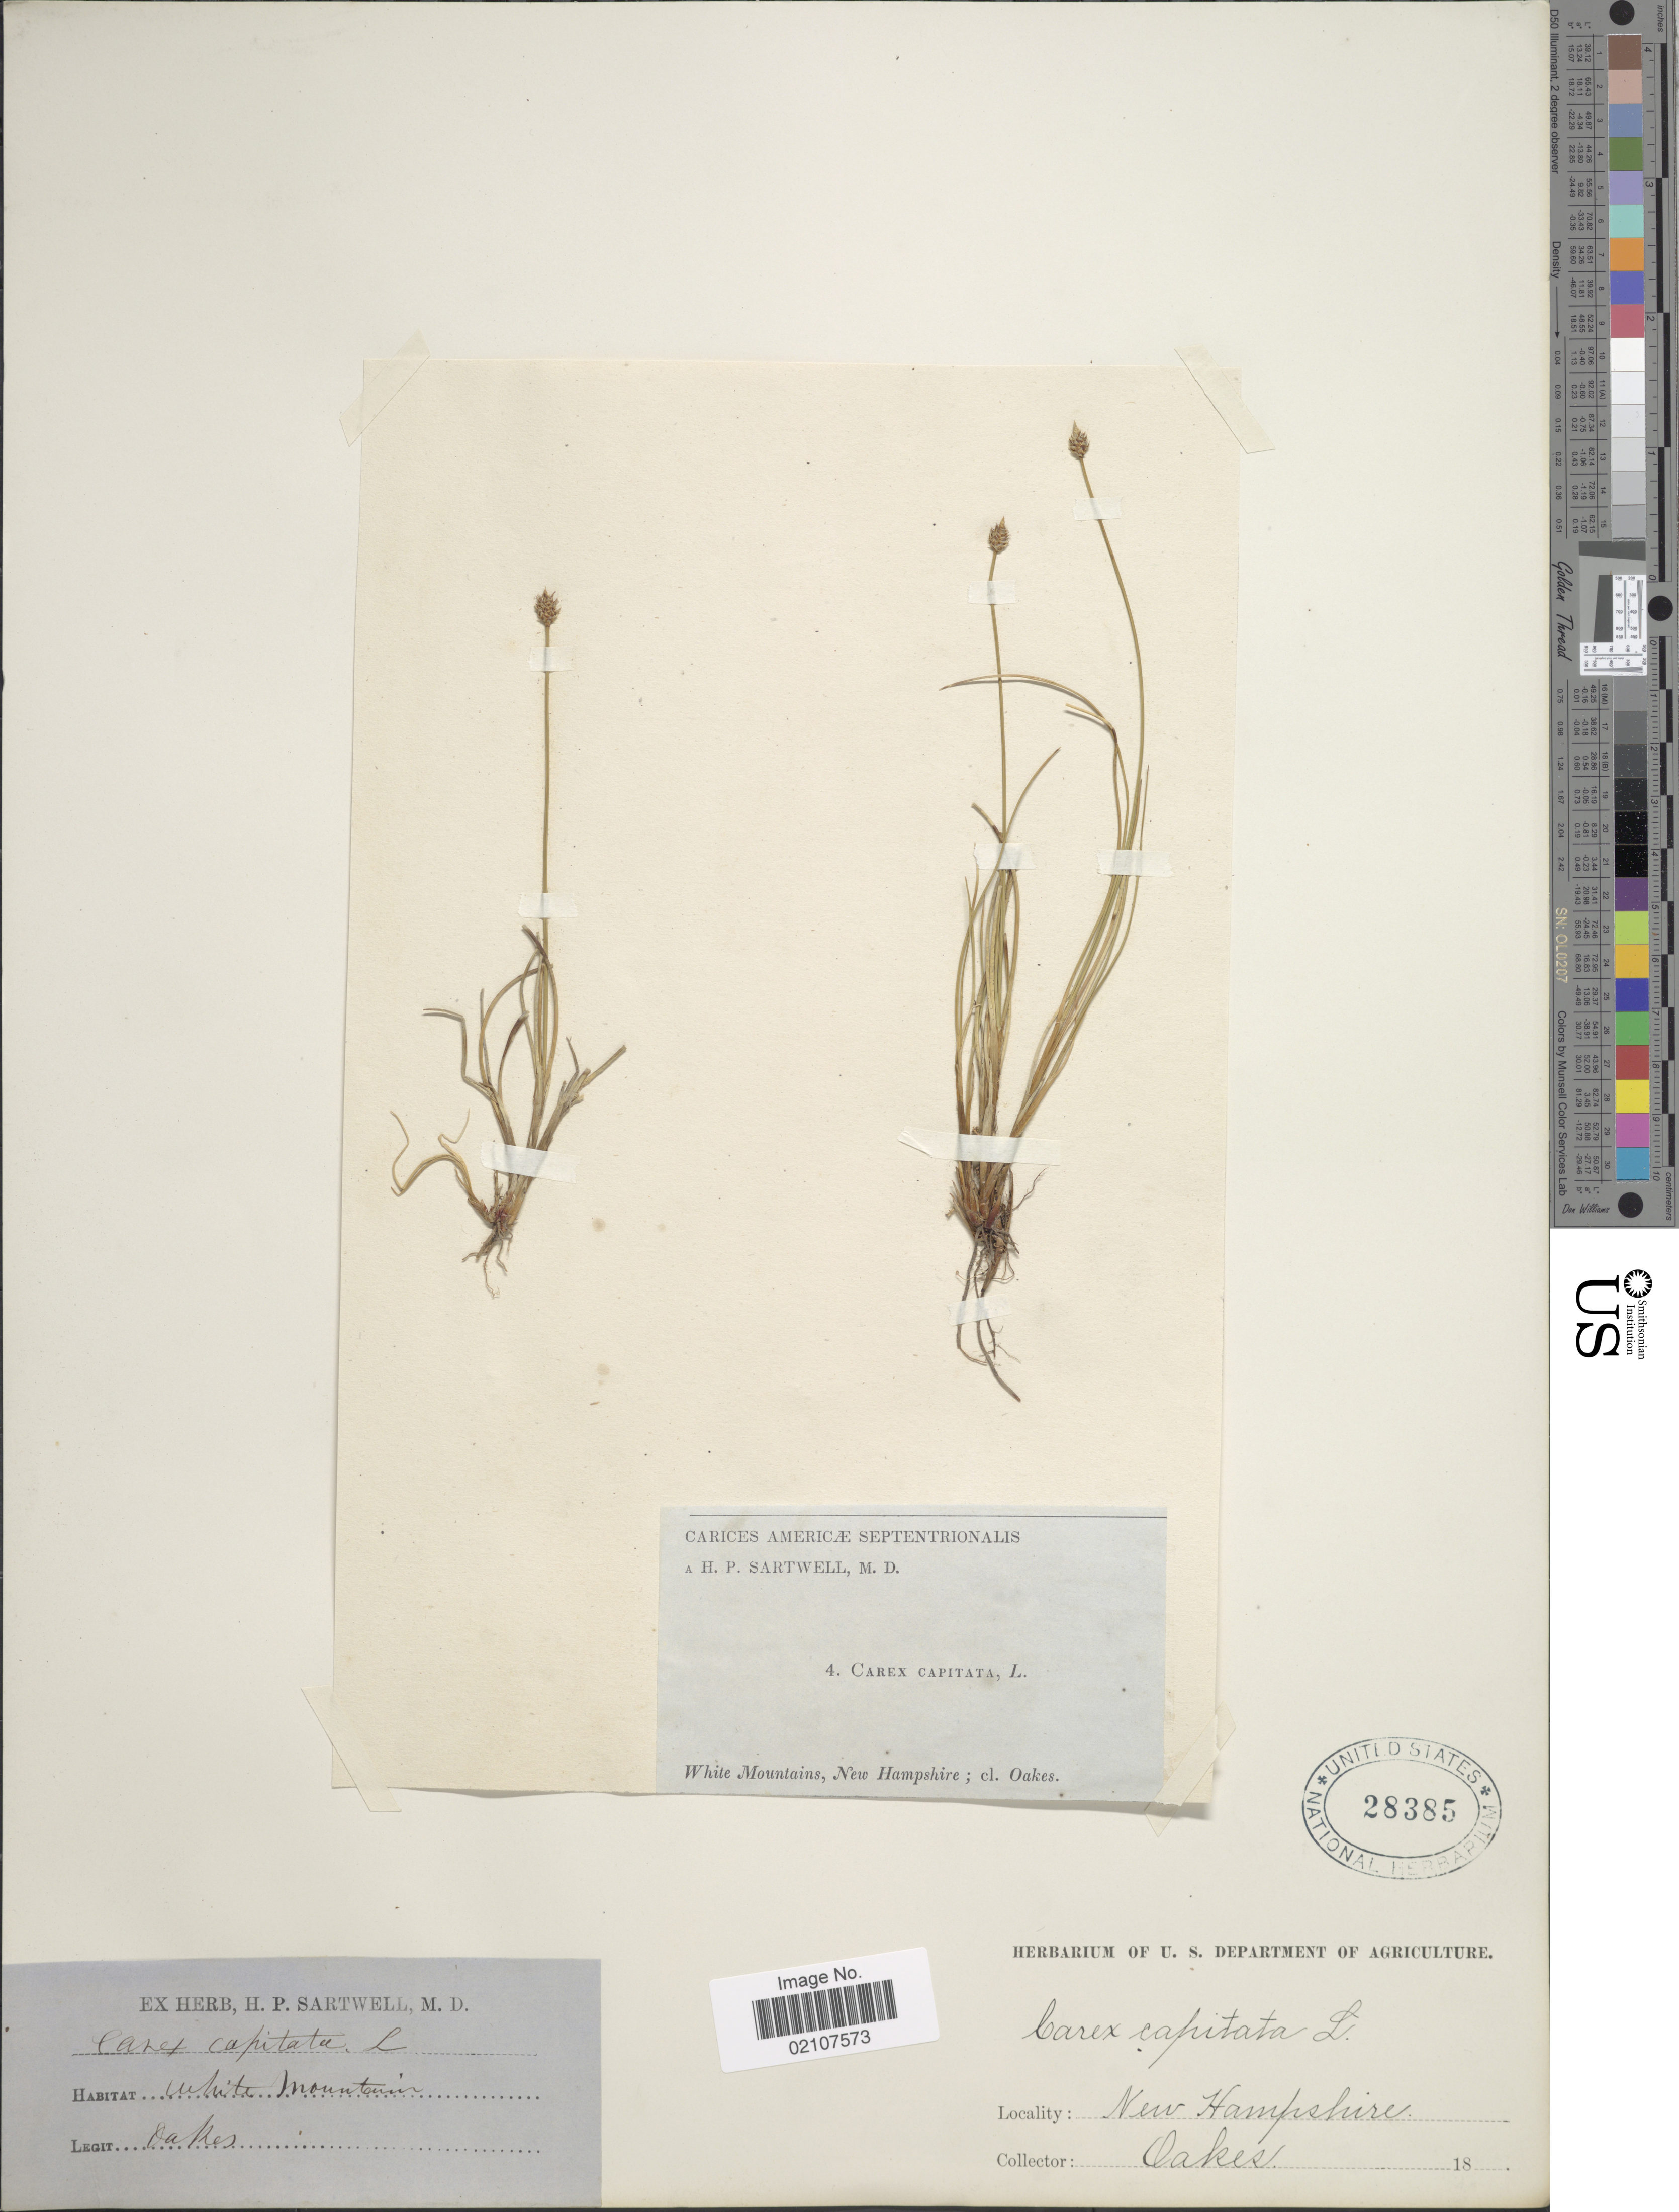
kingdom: Plantae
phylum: Tracheophyta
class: Liliopsida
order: Poales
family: Cyperaceae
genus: Carex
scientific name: Carex capitata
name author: L.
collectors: -. Oakes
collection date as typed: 18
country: United States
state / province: New Hampshire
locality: Carices Americæ Septentrionalis, White Mountains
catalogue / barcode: US 28385